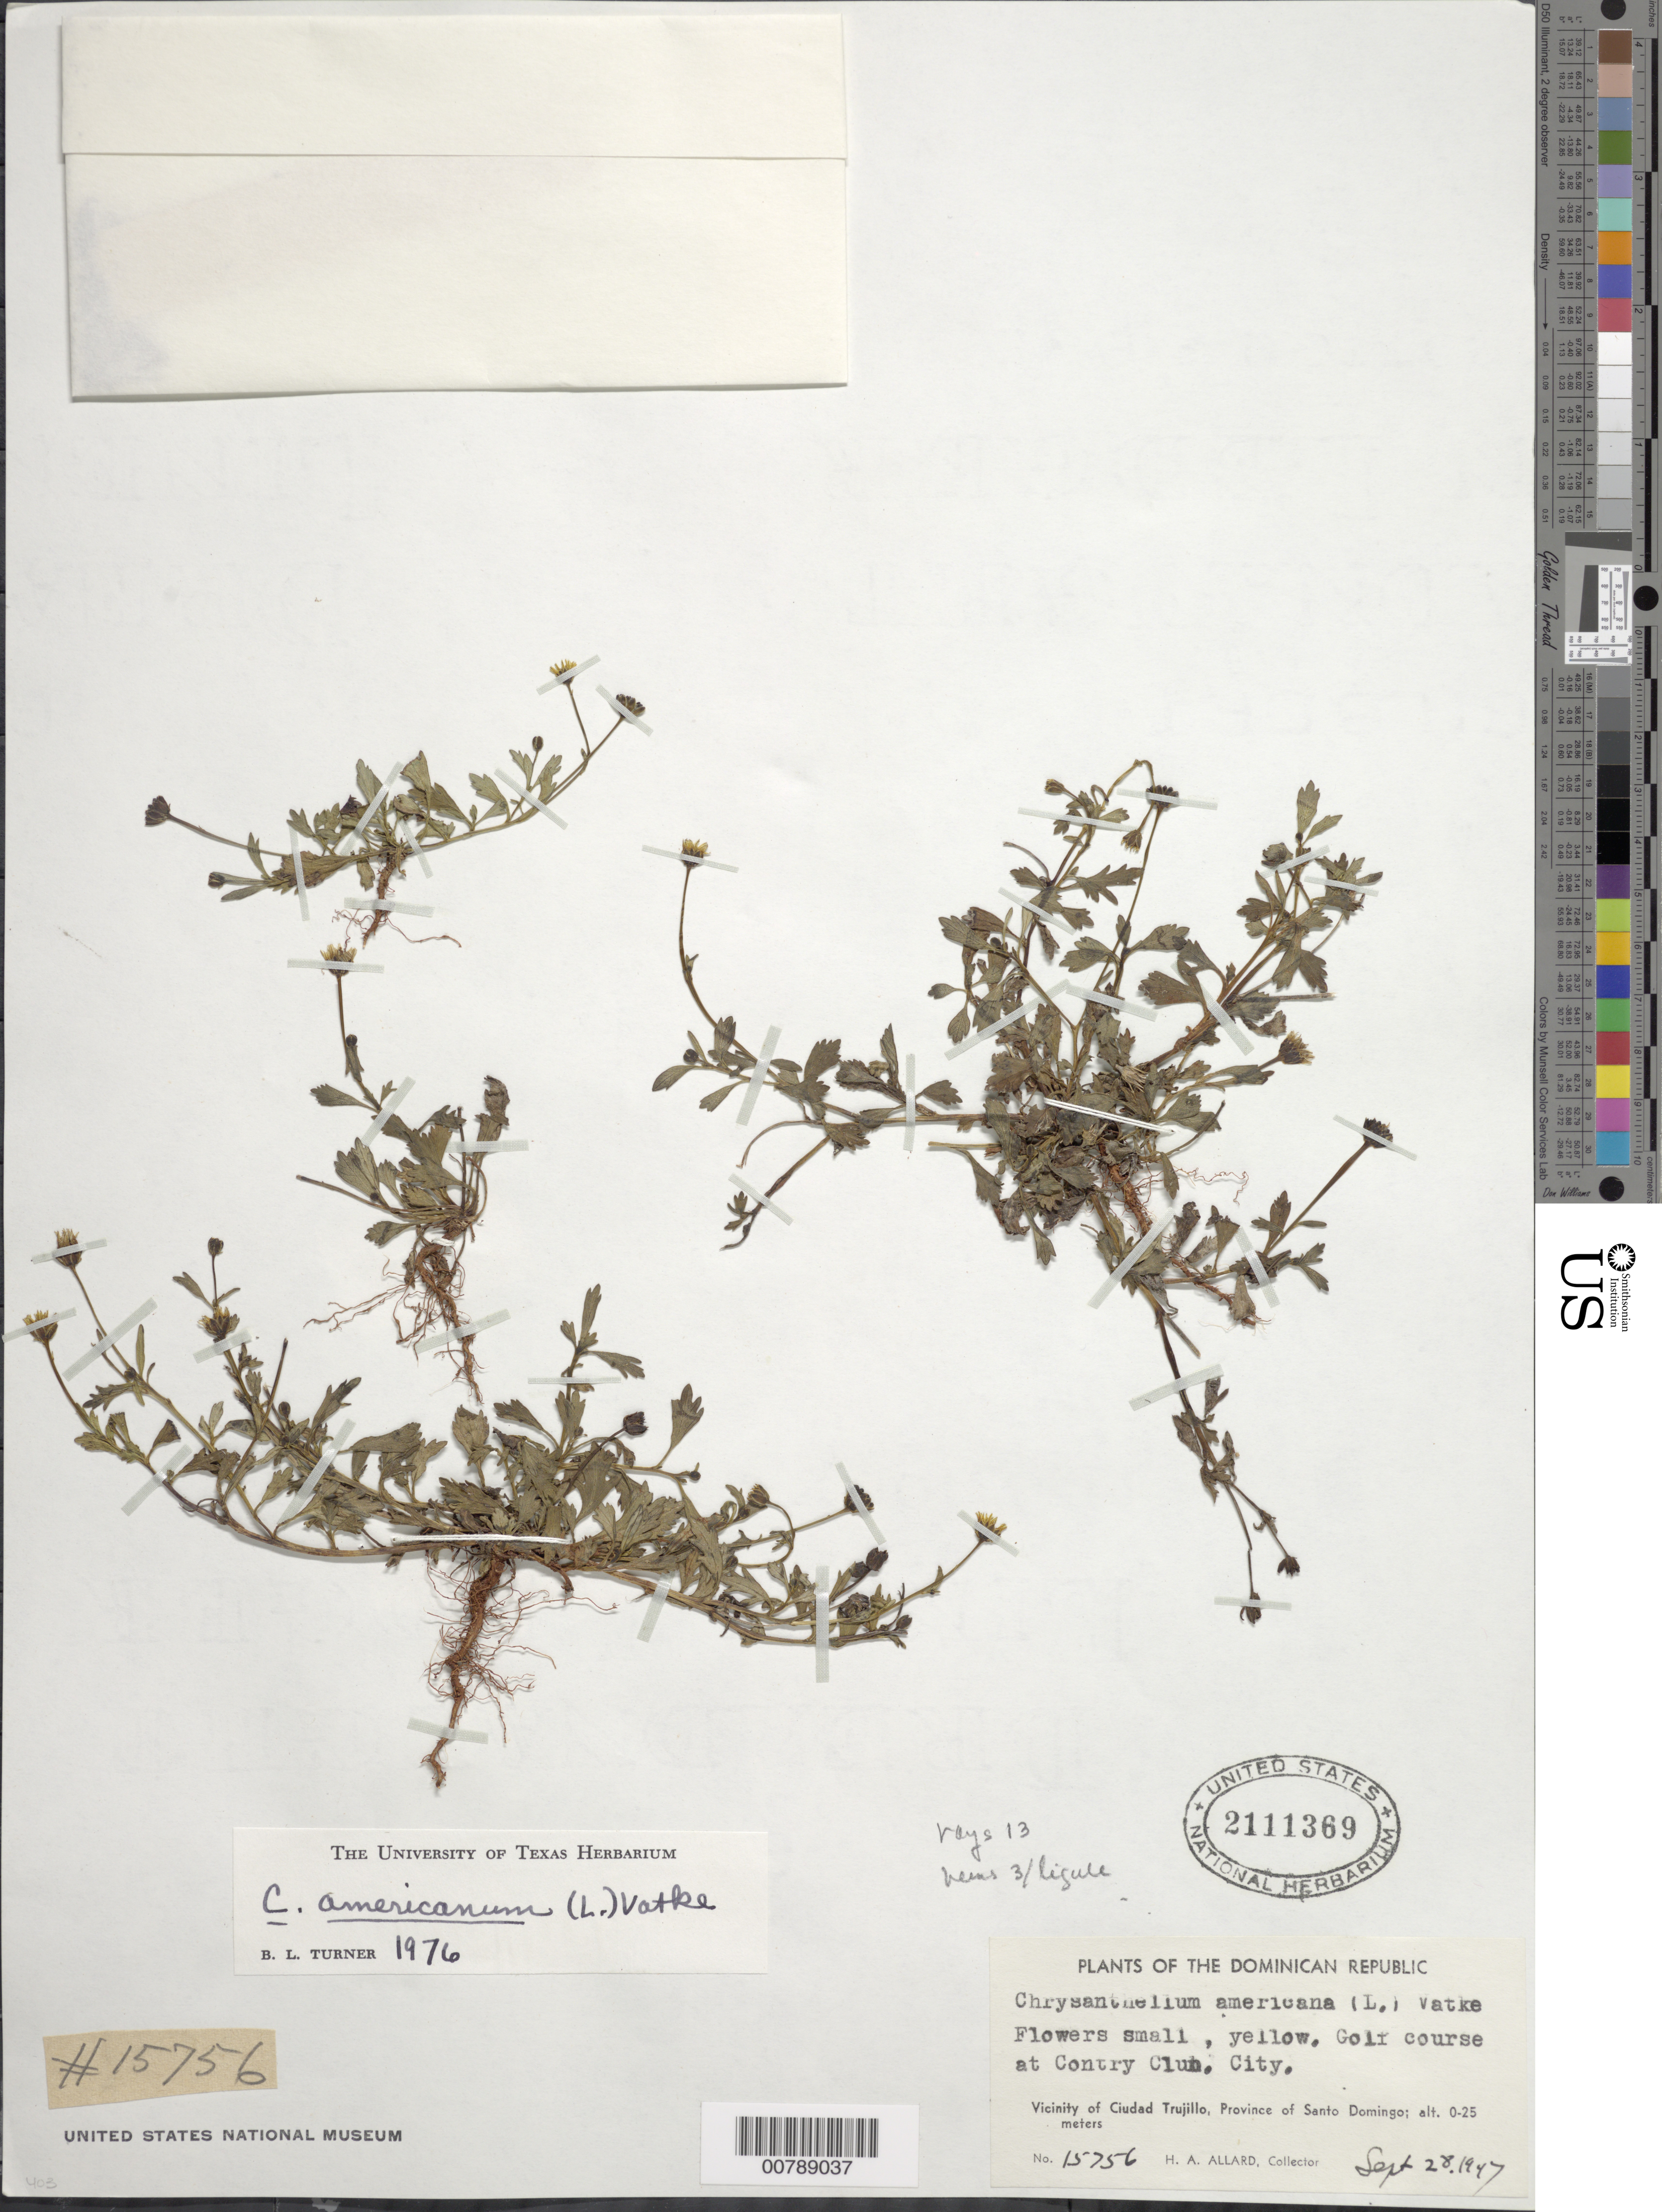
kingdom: Plantae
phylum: Tracheophyta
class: Magnoliopsida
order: Asterales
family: Asteraceae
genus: Chrysanthellum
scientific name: Chrysanthellum americanum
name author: (L.) Vatke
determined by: Turner, B. L.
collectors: H. A. Allard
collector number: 15756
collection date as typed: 28 Sep 1947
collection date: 1947-09-28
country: Dominican Republic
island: Hispaniola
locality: Vicinity of Ciudad Trujillo. Province of Santo Domingo. Golf course at Country Club, City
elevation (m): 0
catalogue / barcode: US 2111369